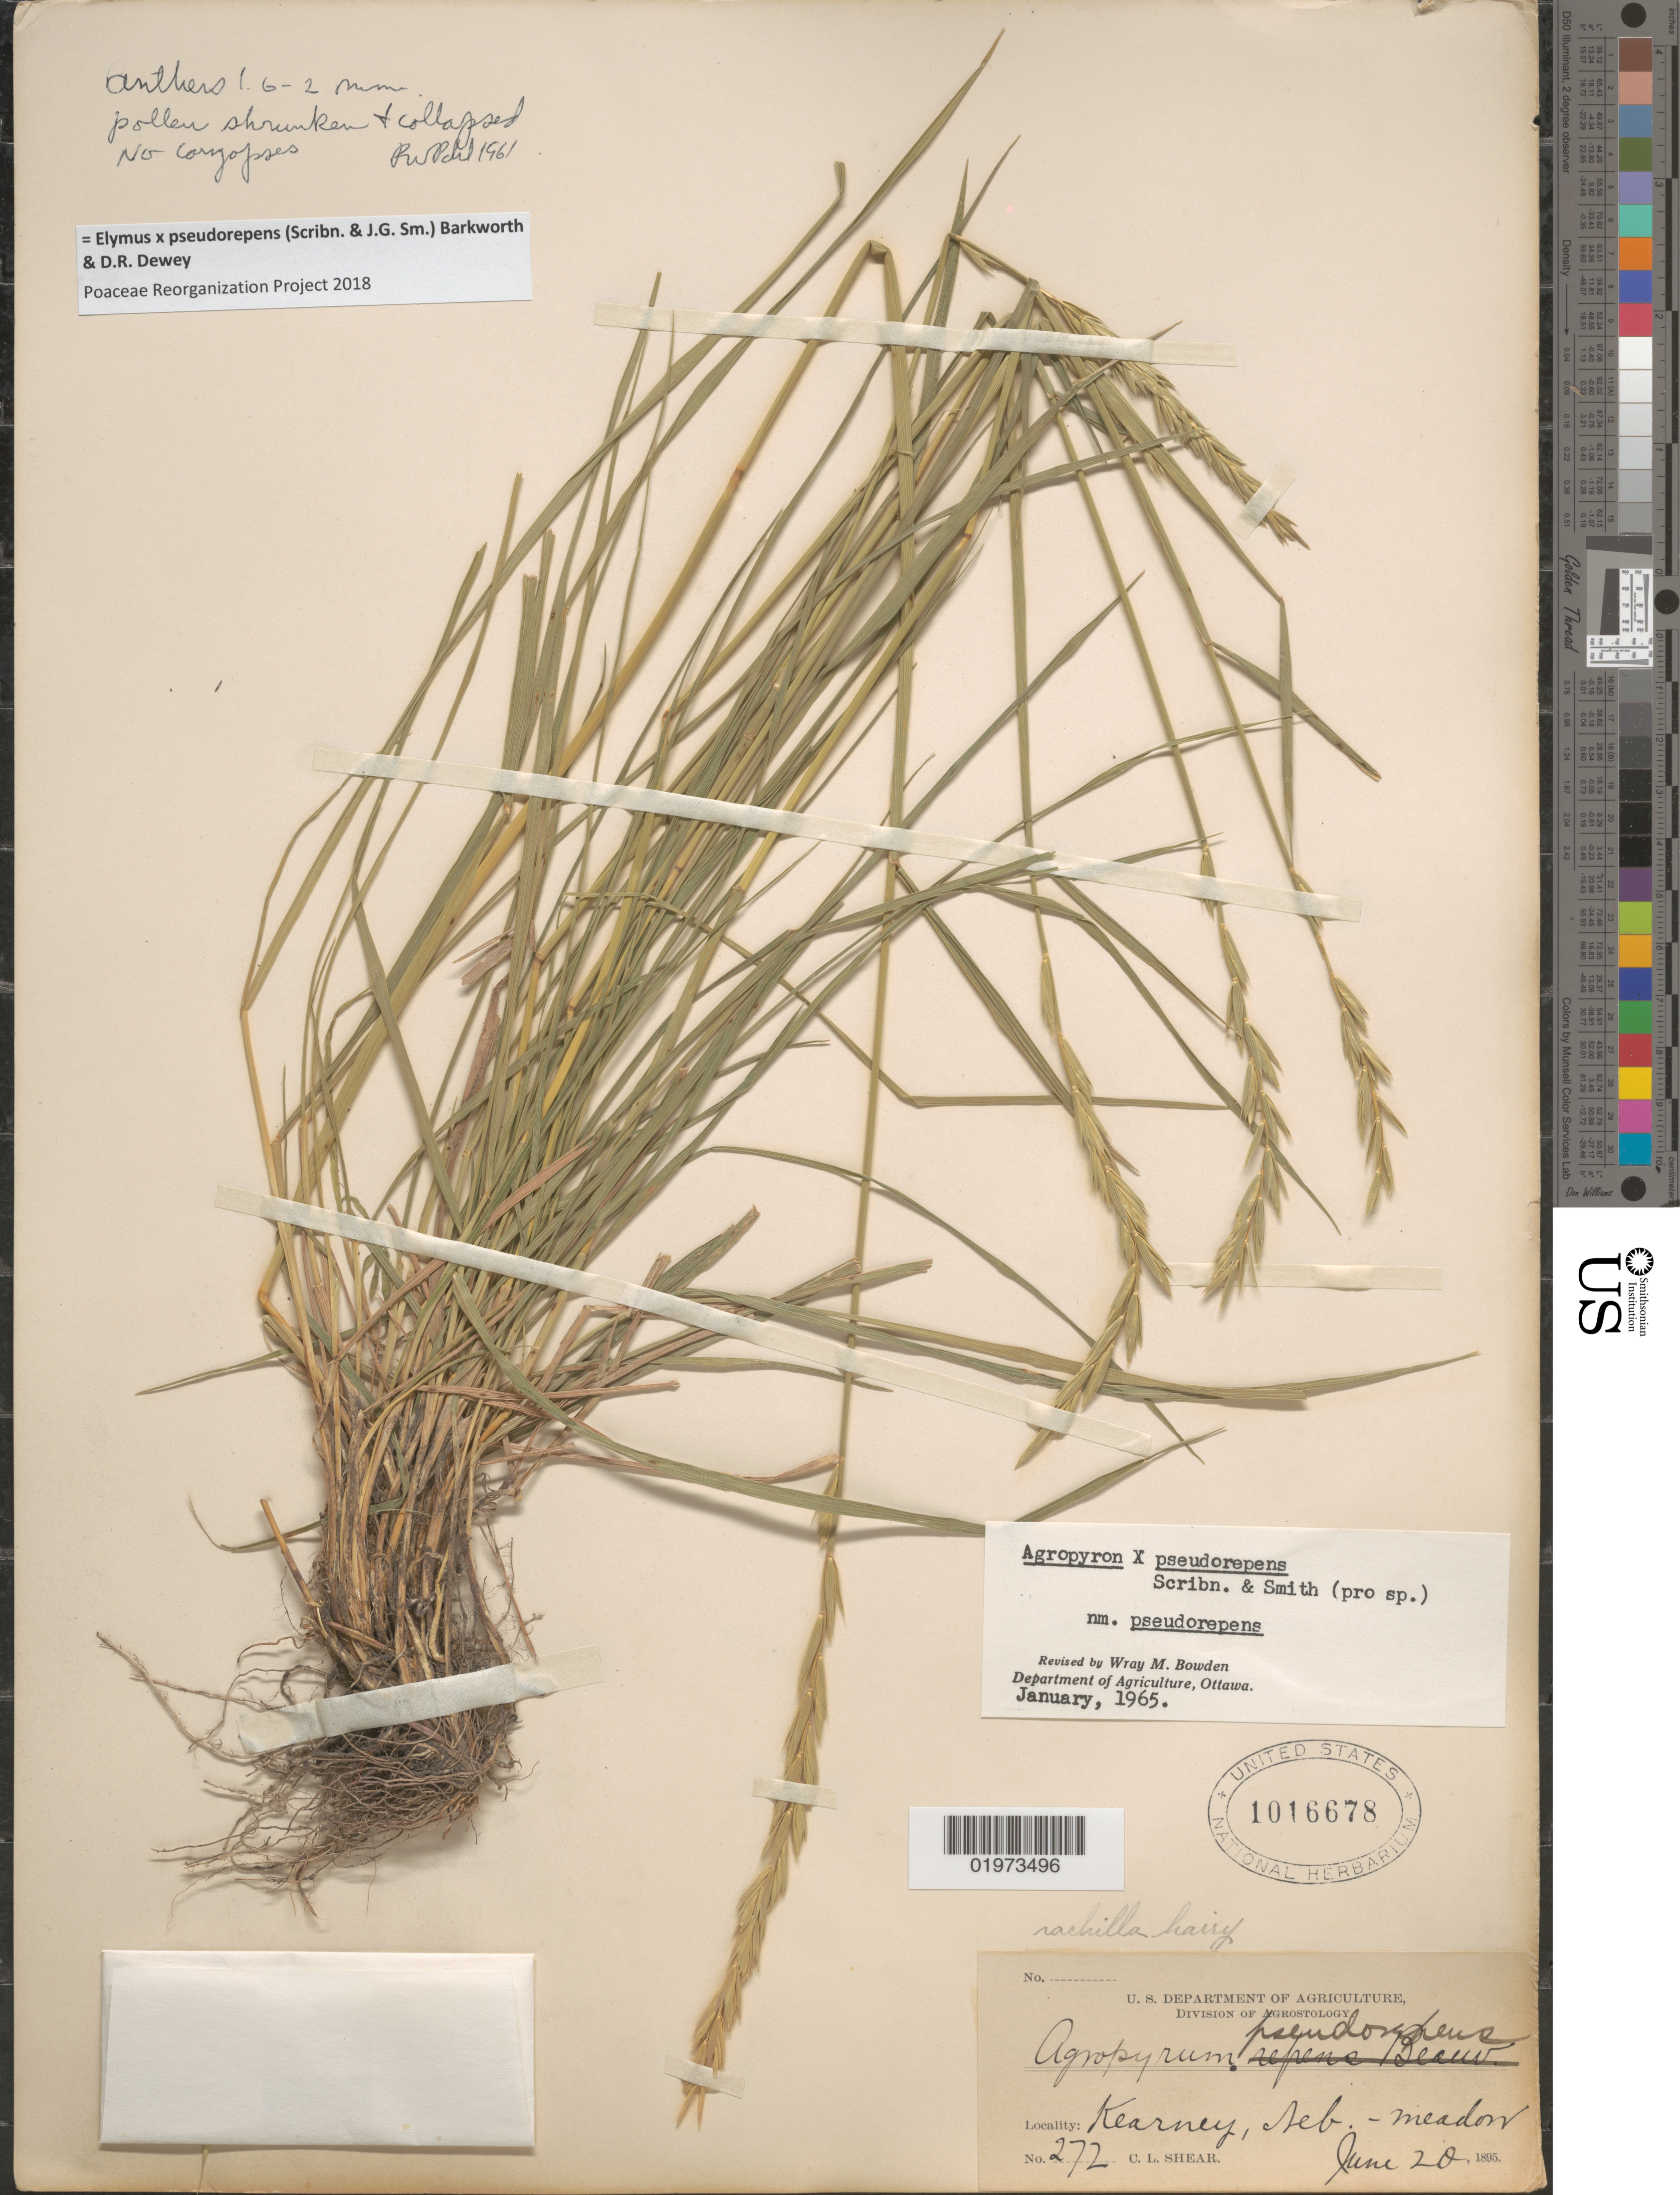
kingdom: Plantae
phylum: Tracheophyta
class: Liliopsida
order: Poales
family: Poaceae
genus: Elymus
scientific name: Elymus x pseudorepens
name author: (Scribn. & J.G. Sm.) Barkworth & Dewey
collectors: C. L. Shear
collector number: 272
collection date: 1895-06-20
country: United States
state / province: Nebraska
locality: Kearney, meadow.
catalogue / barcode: US 1016678